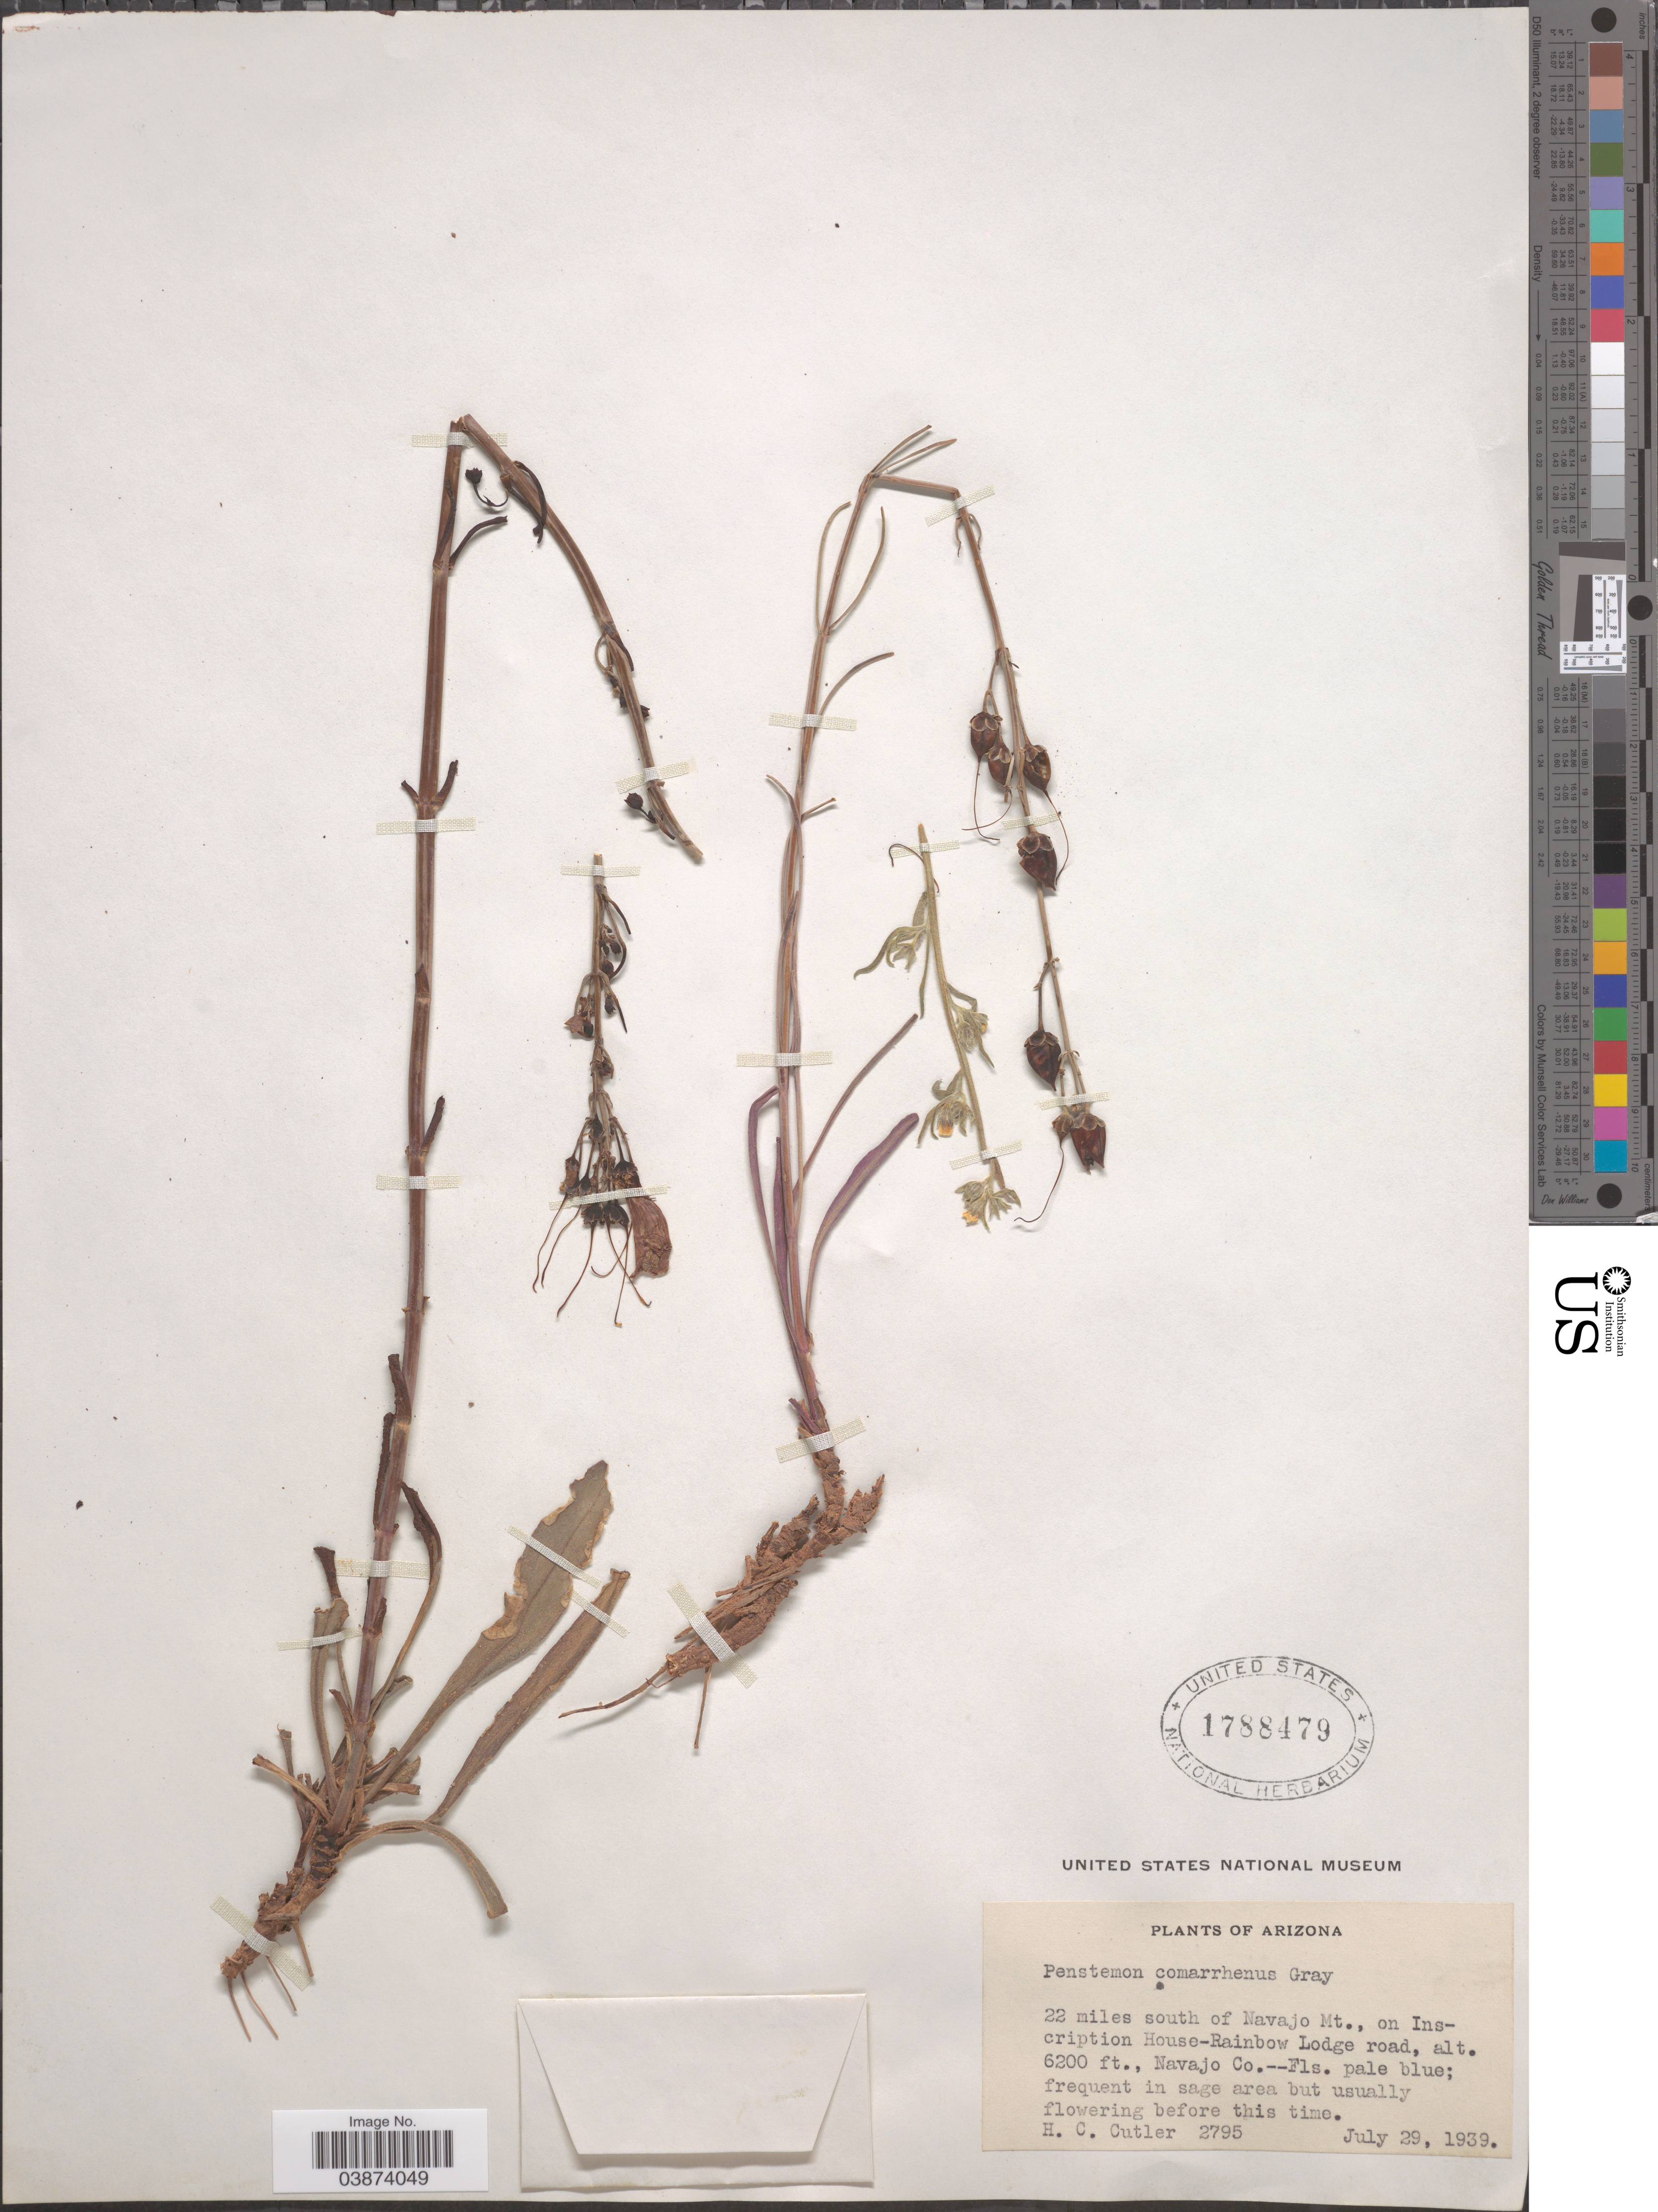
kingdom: Plantae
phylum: Tracheophyta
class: Magnoliopsida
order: Lamiales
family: Plantaginaceae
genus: Penstemon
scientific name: Penstemon comarrhenus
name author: A. Gray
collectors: H. C. Cutler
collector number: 2795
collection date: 1939-07-29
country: United States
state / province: Arizona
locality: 22 miles south of Navajo Mt., on Inscription House-Rainbow Lodge road, Navajo Co.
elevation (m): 1890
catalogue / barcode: US 1788479